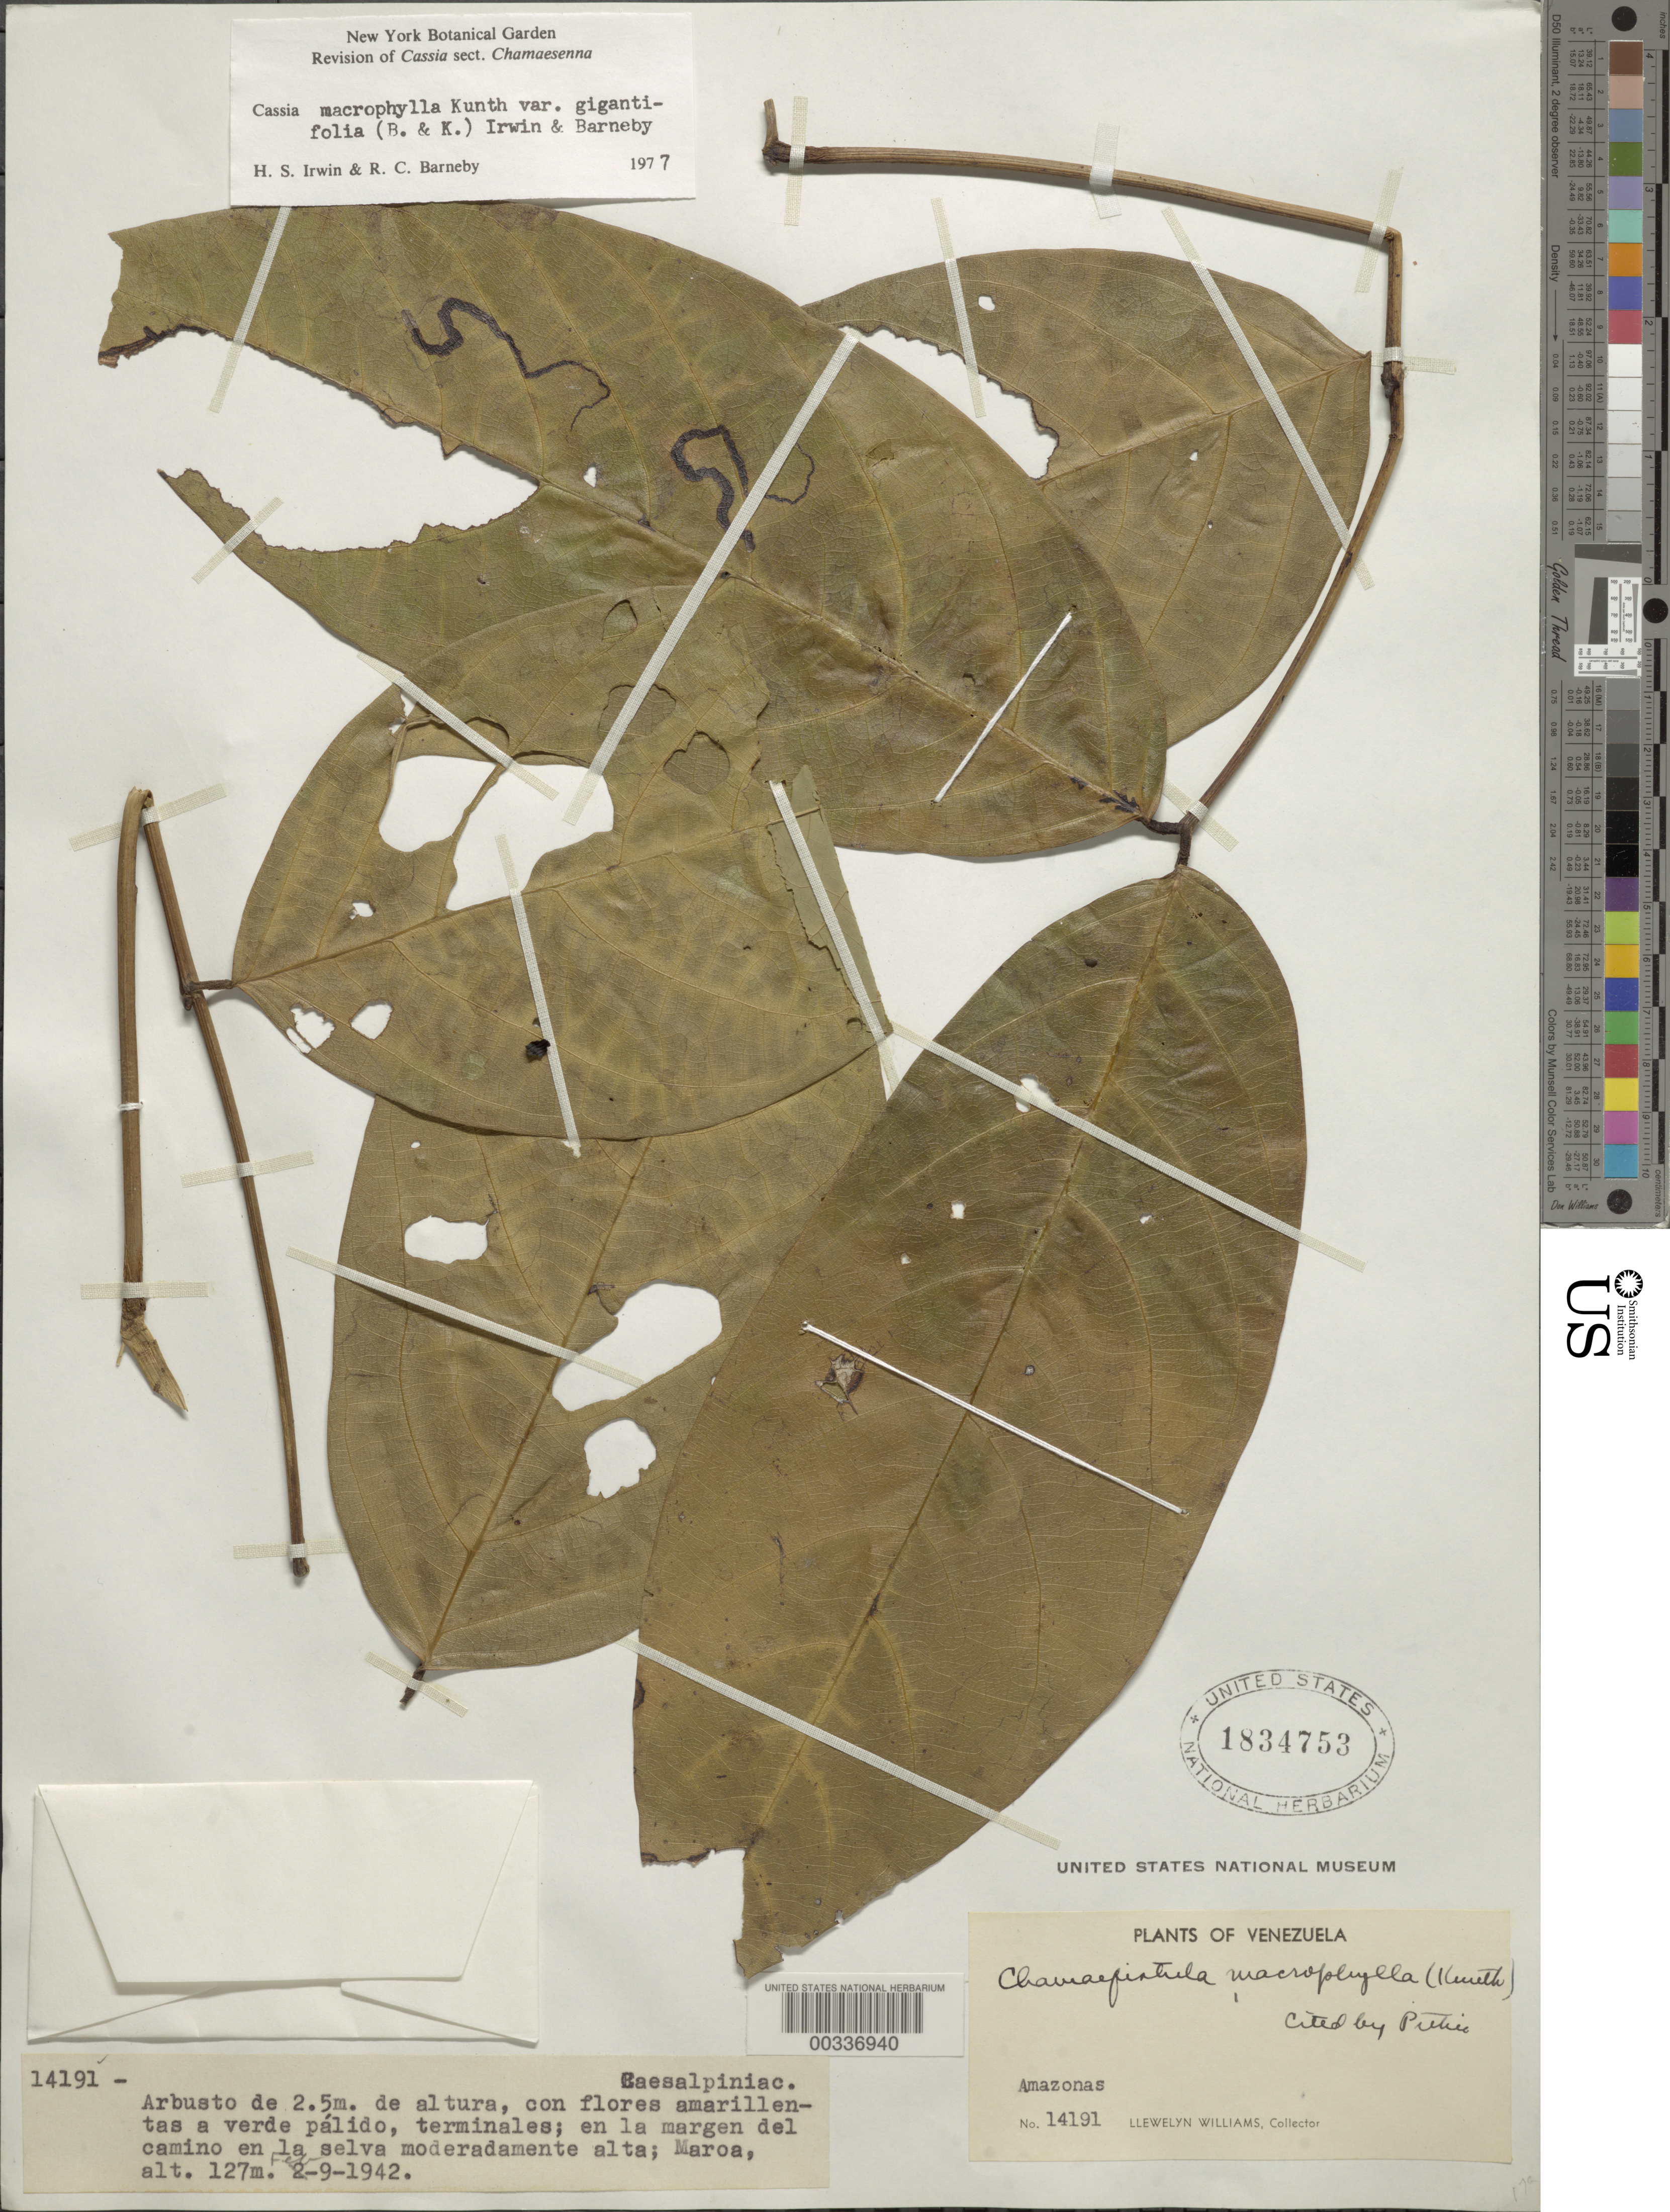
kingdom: Plantae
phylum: Tracheophyta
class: Magnoliopsida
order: Fabales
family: Fabaceae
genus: Senna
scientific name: Senna macrophylla var. gigantifolia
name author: (Britton & Killip) H.S. Irwin & Barneby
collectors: Ll. Williams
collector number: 14191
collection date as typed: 09 Feb 1942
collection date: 1942-02-09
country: Venezuela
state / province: Amazonas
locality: Maroa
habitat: On the edge of road in a moderately tall forest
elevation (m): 127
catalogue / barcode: US 1834753